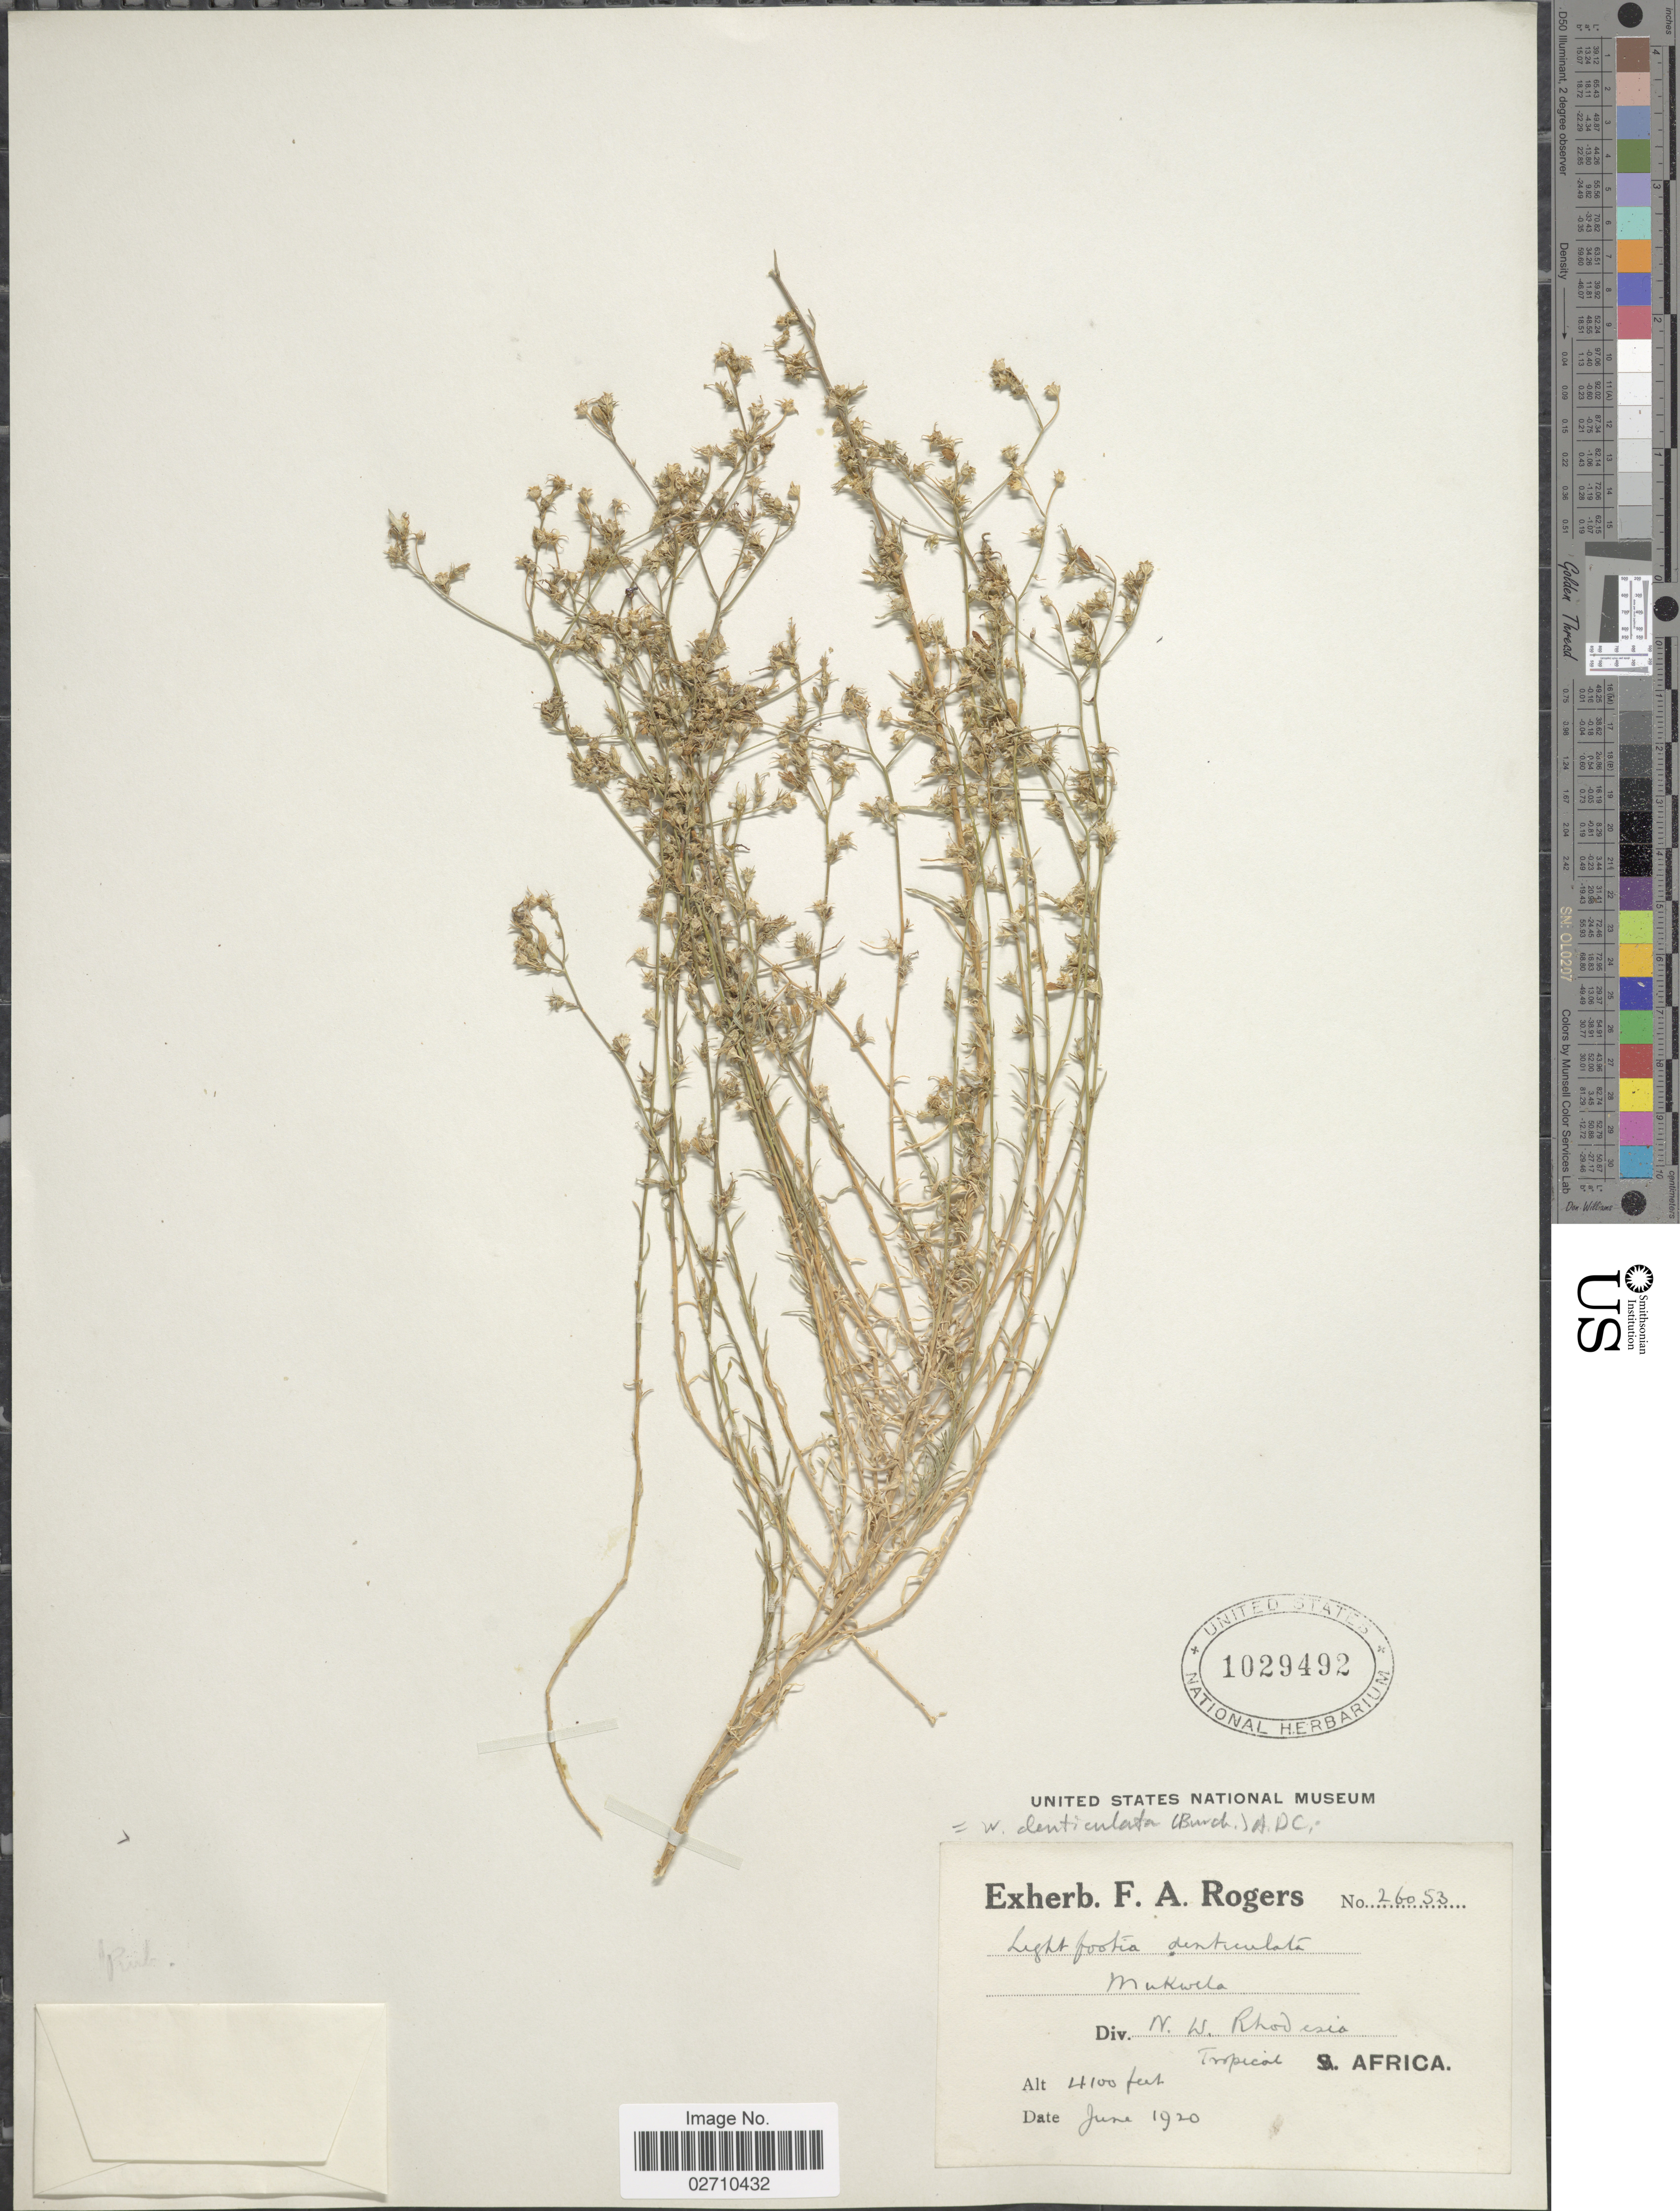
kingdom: Plantae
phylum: Tracheophyta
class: Magnoliopsida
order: Asterales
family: Campanulaceae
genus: Wahlenbergia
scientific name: Wahlenbergia denticulata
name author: (Burch.) A. DC.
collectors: ex herb. F. A. Rogers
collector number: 26053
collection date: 1920-06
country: Zimbabwe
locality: Mukwela. N.W. Rhodesia. Tropical Africa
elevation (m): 1250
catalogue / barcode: US 1029492